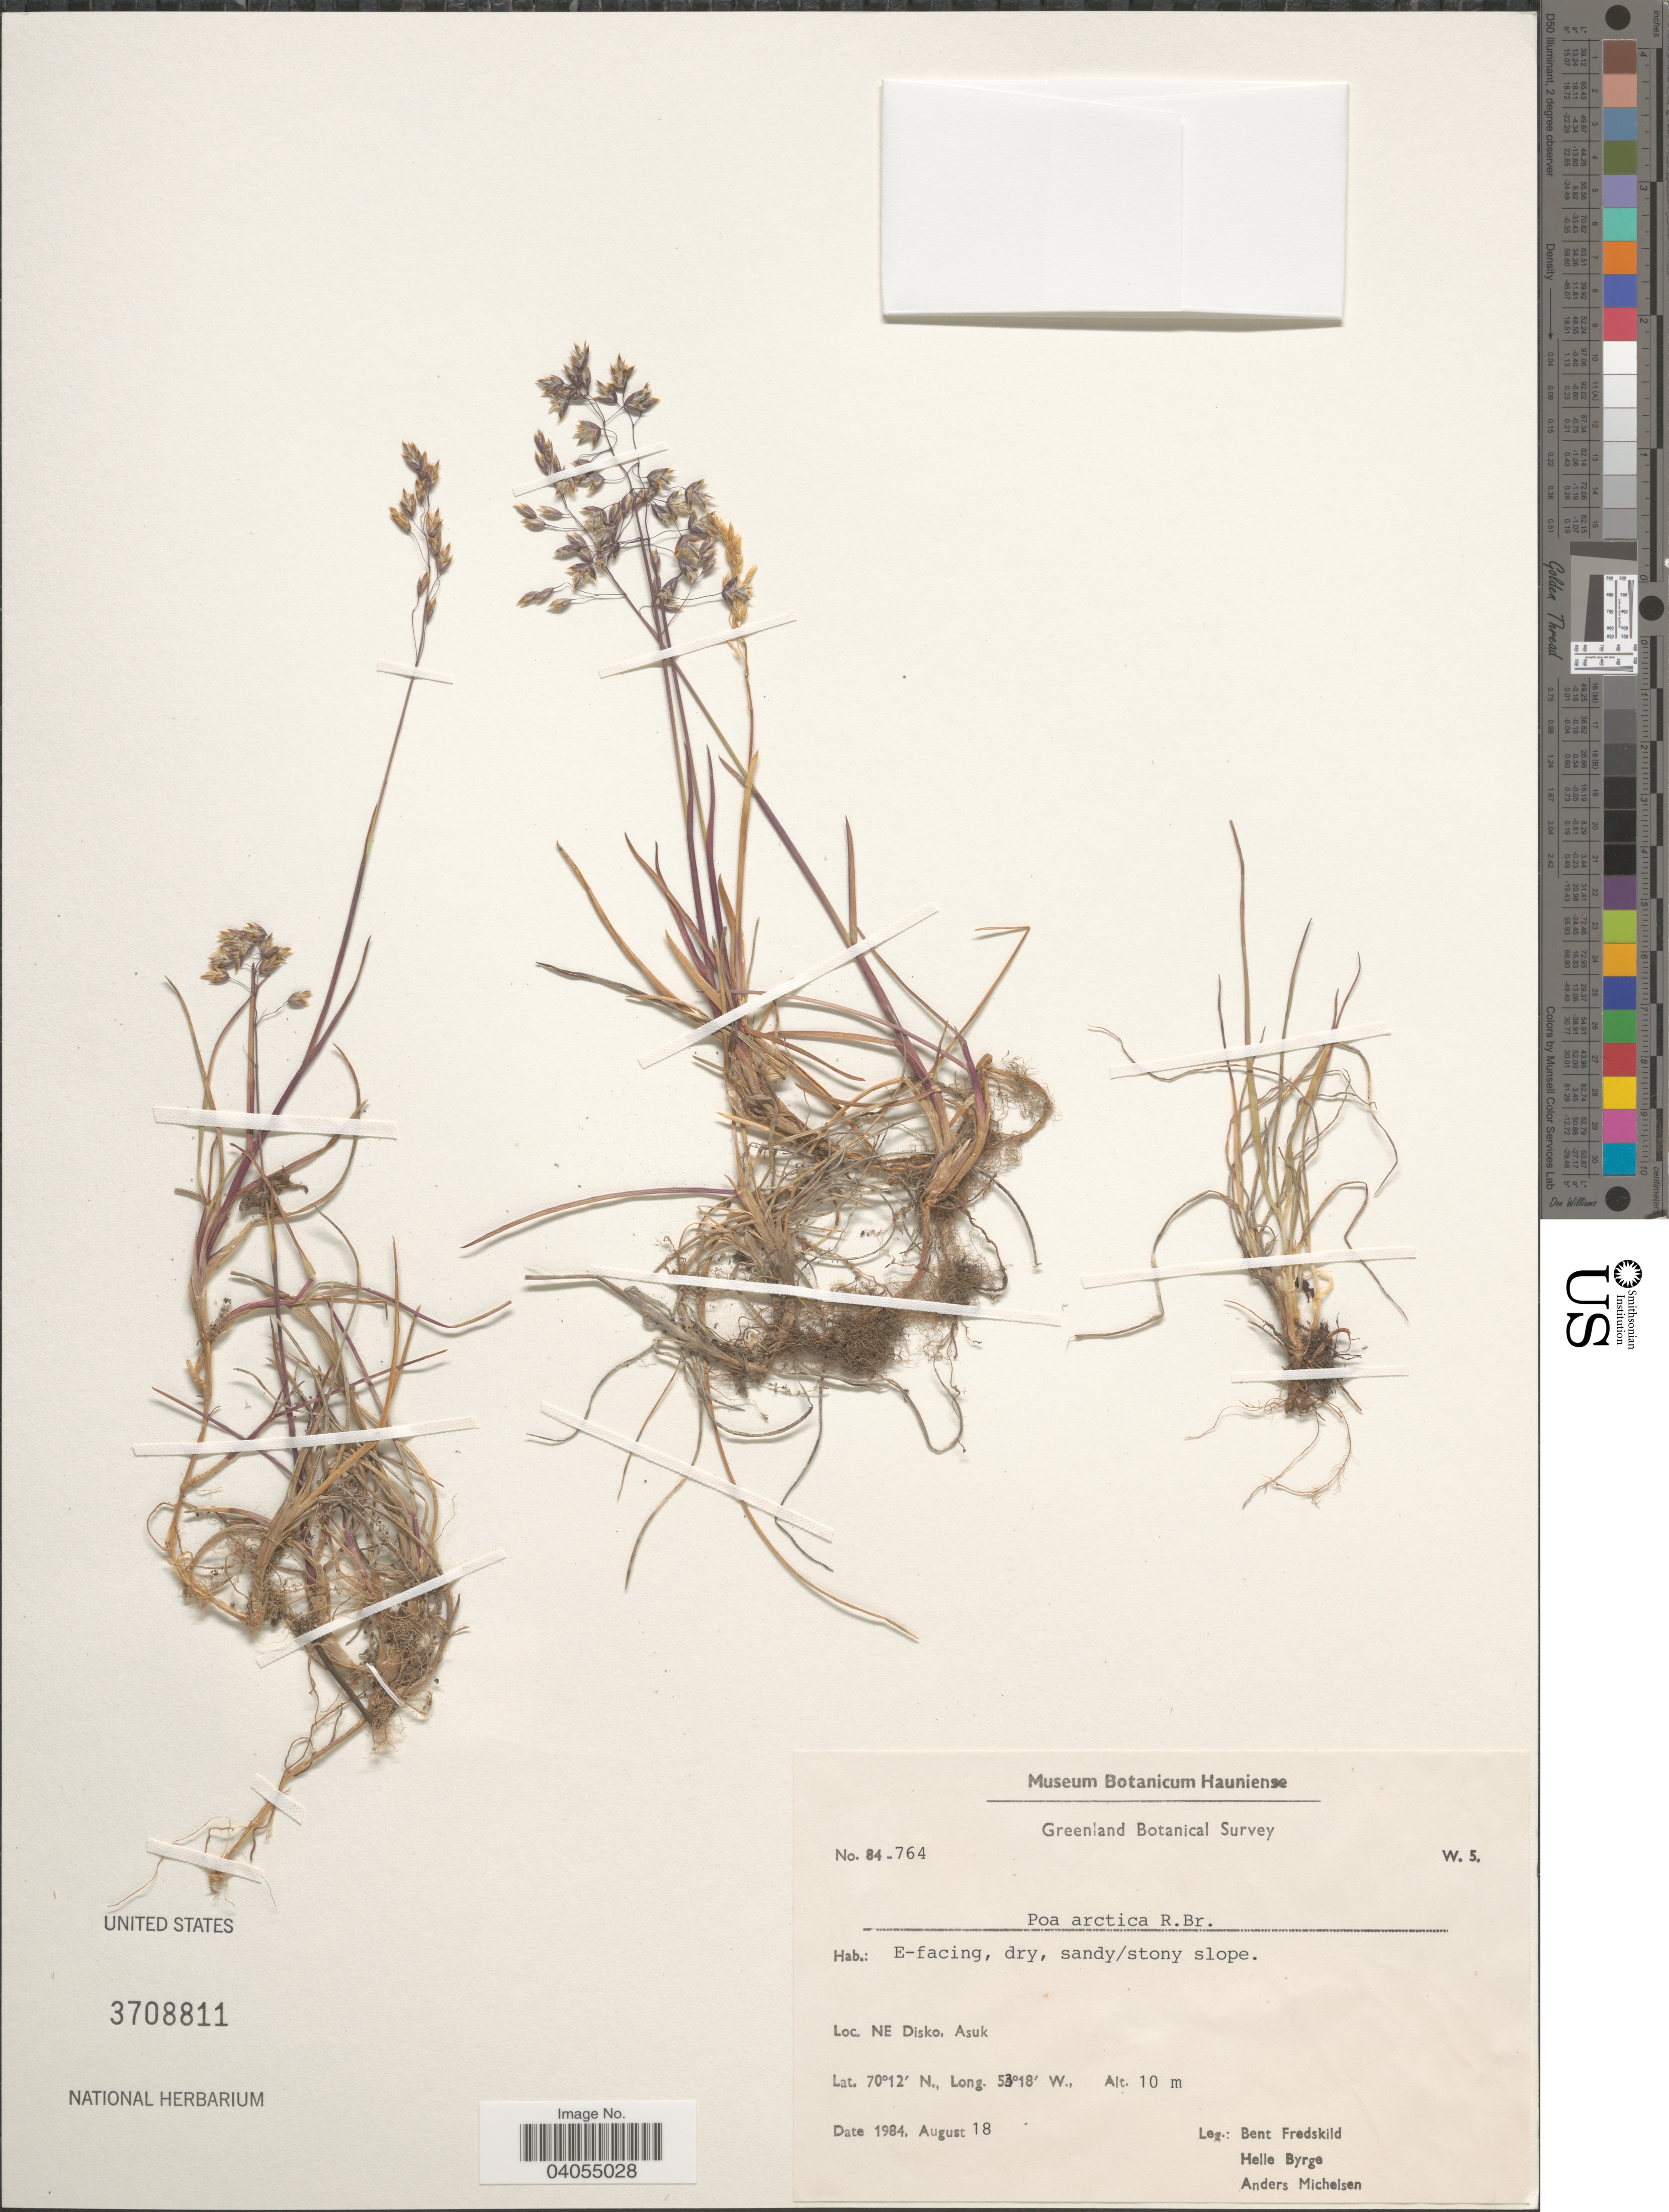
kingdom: Plantae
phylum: Tracheophyta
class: Liliopsida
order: Poales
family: Poaceae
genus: Poa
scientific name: Poa arctica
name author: R. Br.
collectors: B. Fredskild, H. Byrge & A. Michelsen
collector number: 84-764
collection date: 1984-08-18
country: Greenland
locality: E-facing, dry, sandy/stony slope. NE Disko, Asuk.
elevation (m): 10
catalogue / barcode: US 3708811